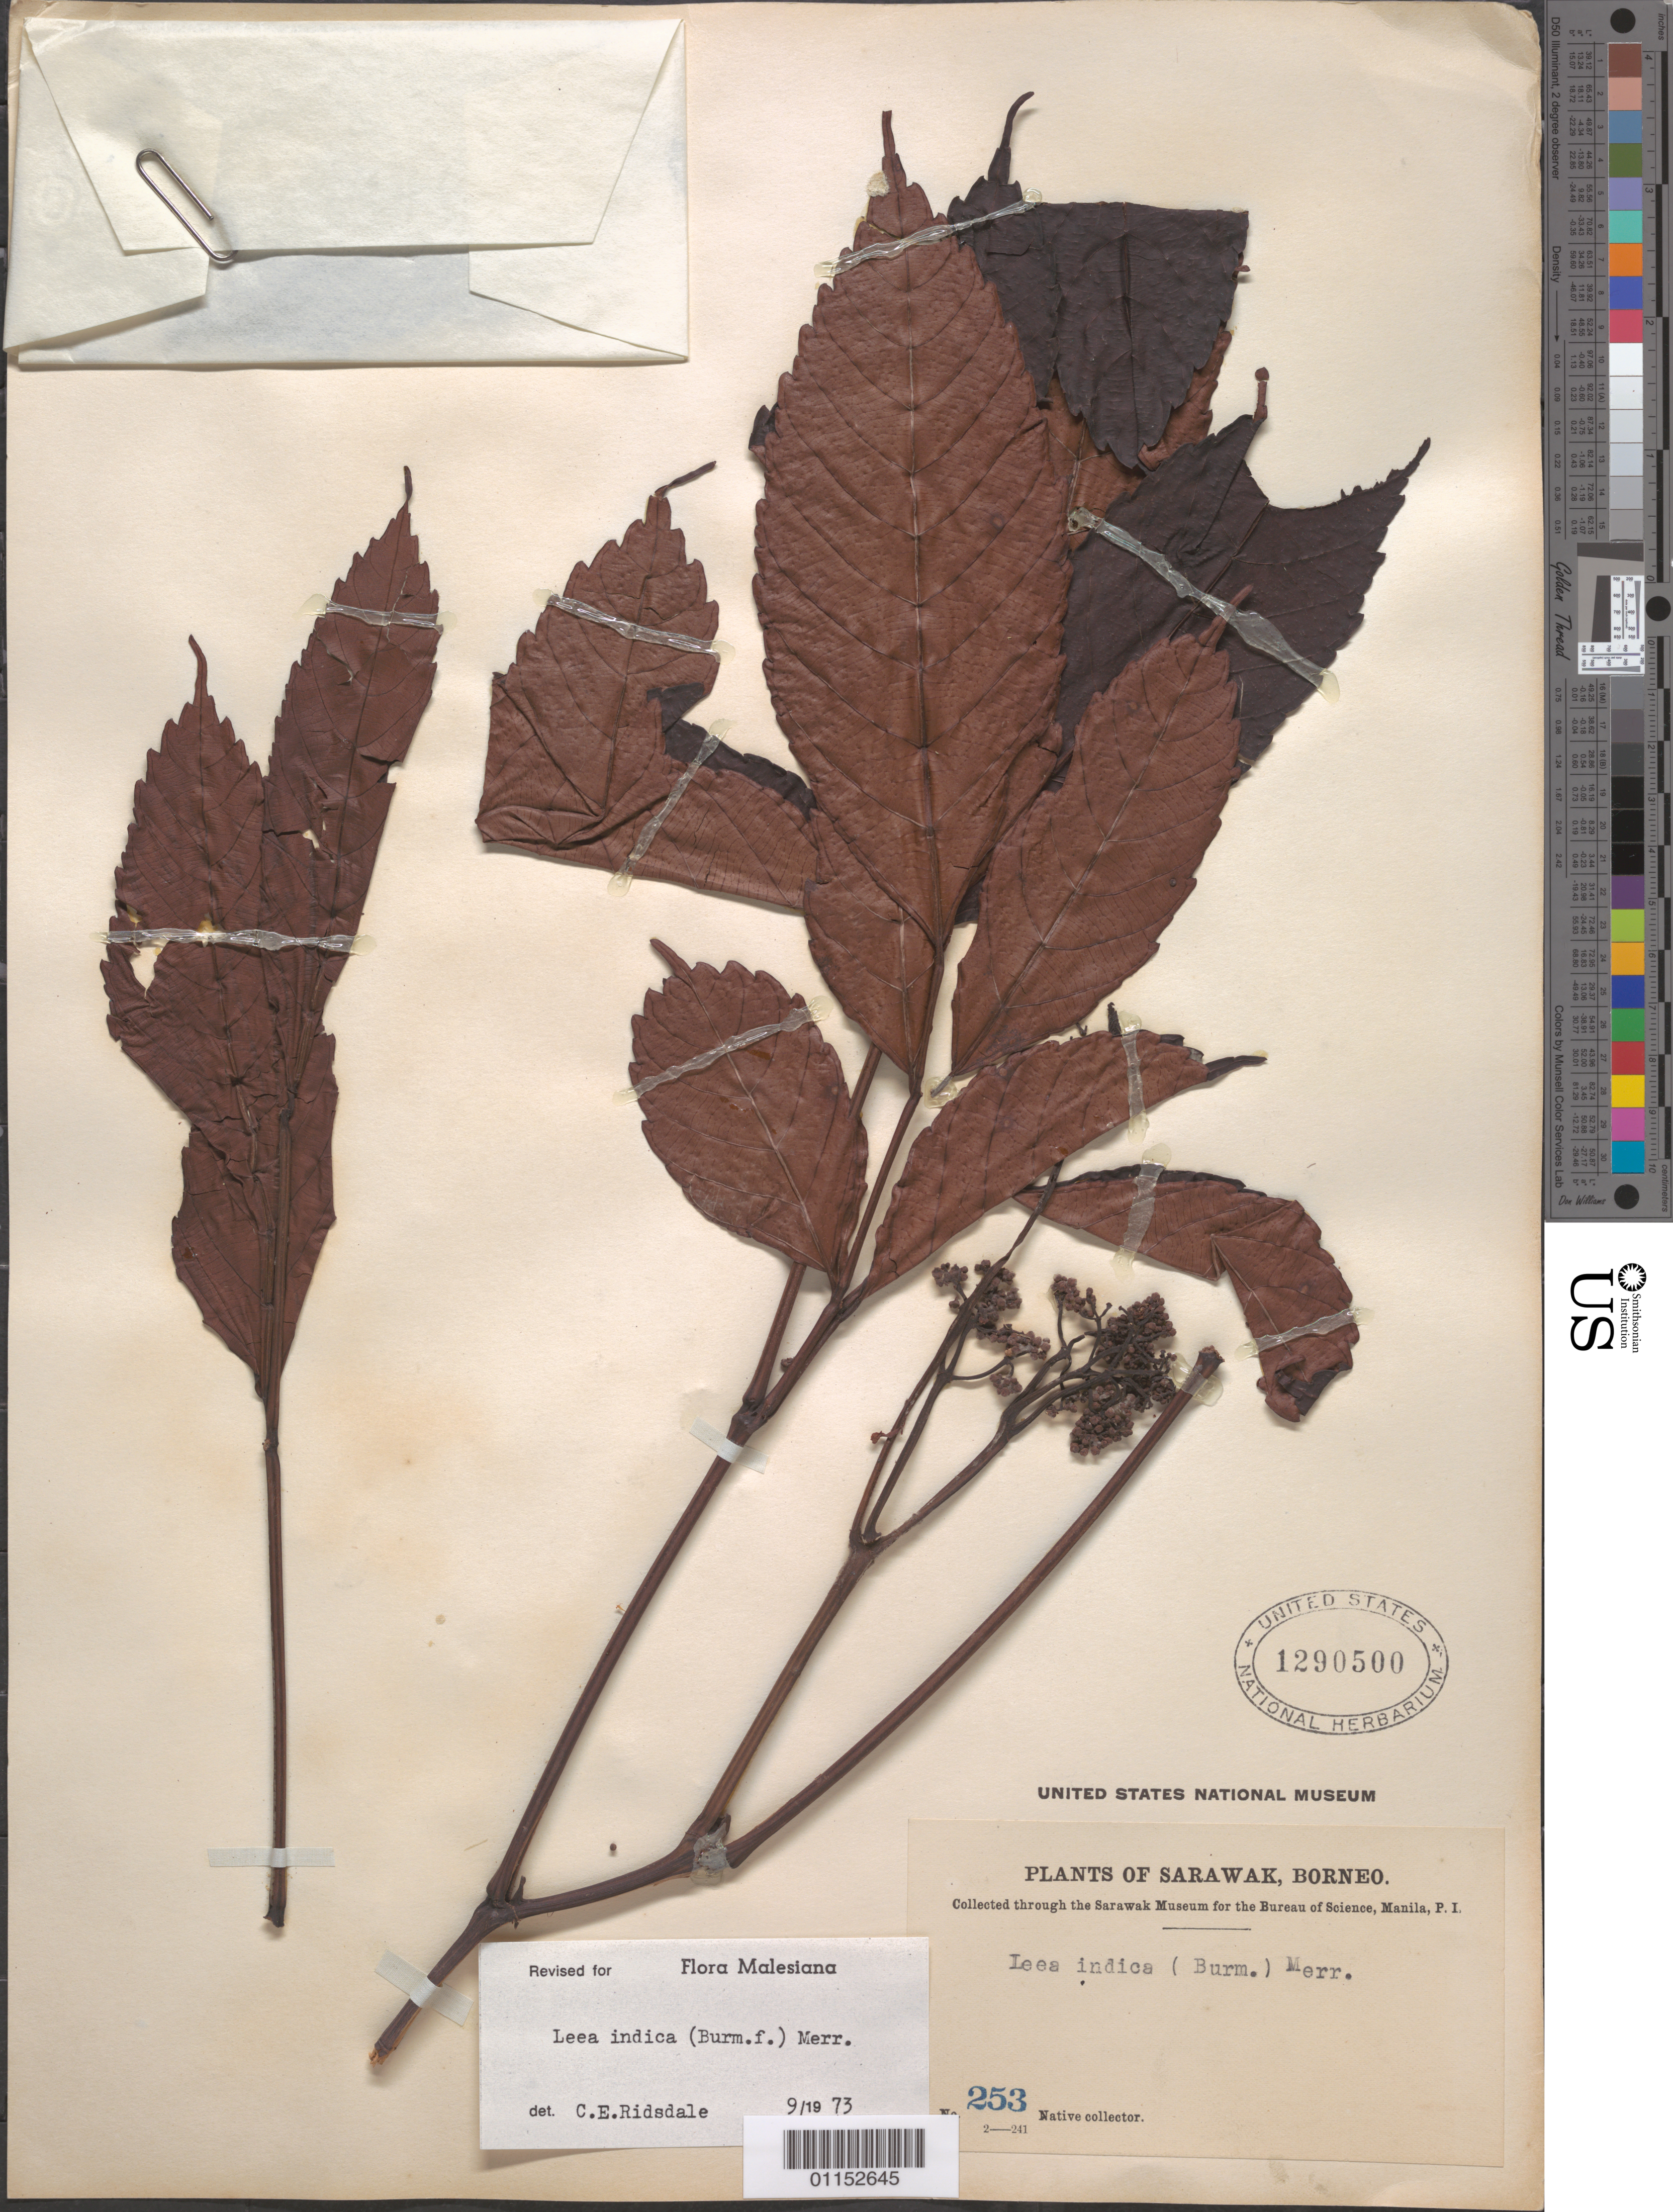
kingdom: Plantae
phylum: Tracheophyta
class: Magnoliopsida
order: Vitales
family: Vitaceae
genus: Leea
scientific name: Leea indica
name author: (Burm. f.) Merr.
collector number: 253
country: Malaysia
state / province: Borneo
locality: Sarawak.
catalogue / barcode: US 1290500